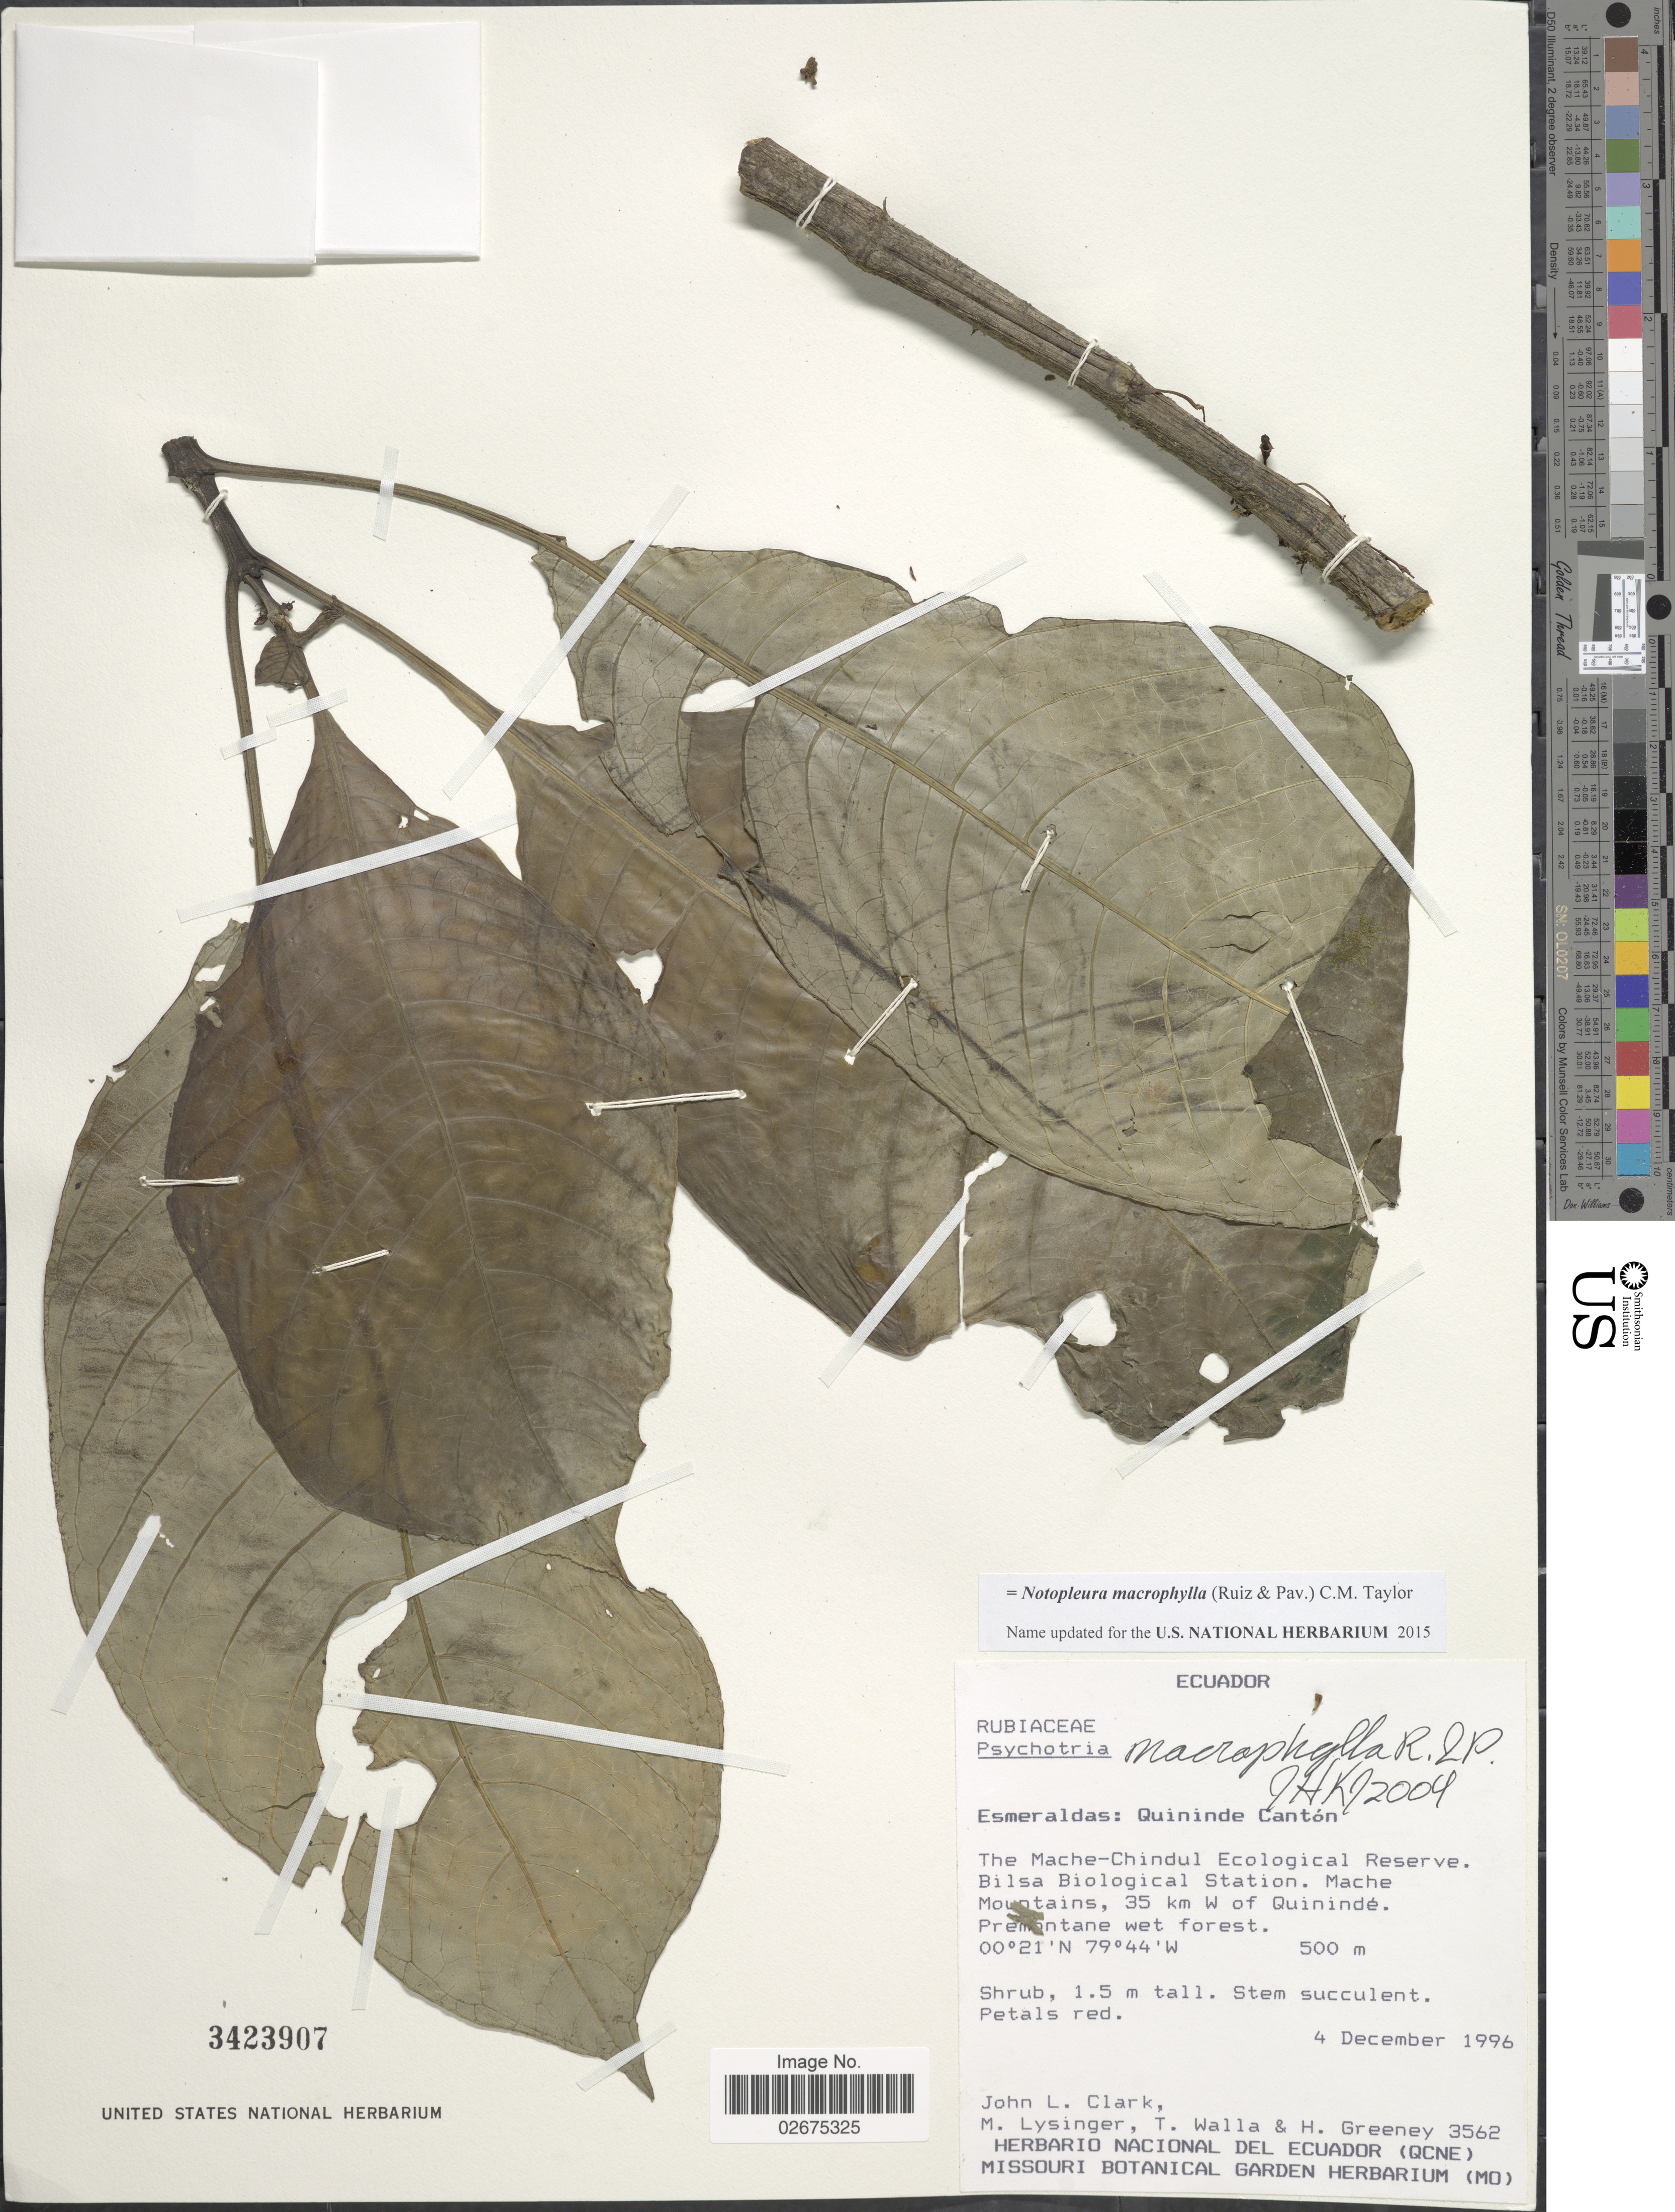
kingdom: Plantae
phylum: Tracheophyta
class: Magnoliopsida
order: Gentianales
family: Rubiaceae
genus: Notopleura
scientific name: Notopleura macrophylla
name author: (Ruiz & Pav.) C.M. Taylor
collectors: J. L. Clark, M. Lysinger, T. Walla & H. Greeney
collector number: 3562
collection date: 1996-12-04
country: Ecuador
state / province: Esmeraldas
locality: Quininde Canton, The Mache-Chindul Ecological Reserve. Bilsa Biological Station. mache Mountains, 35 km W of Quinindé, Premontane wet forest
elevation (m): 500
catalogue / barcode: US 3423907